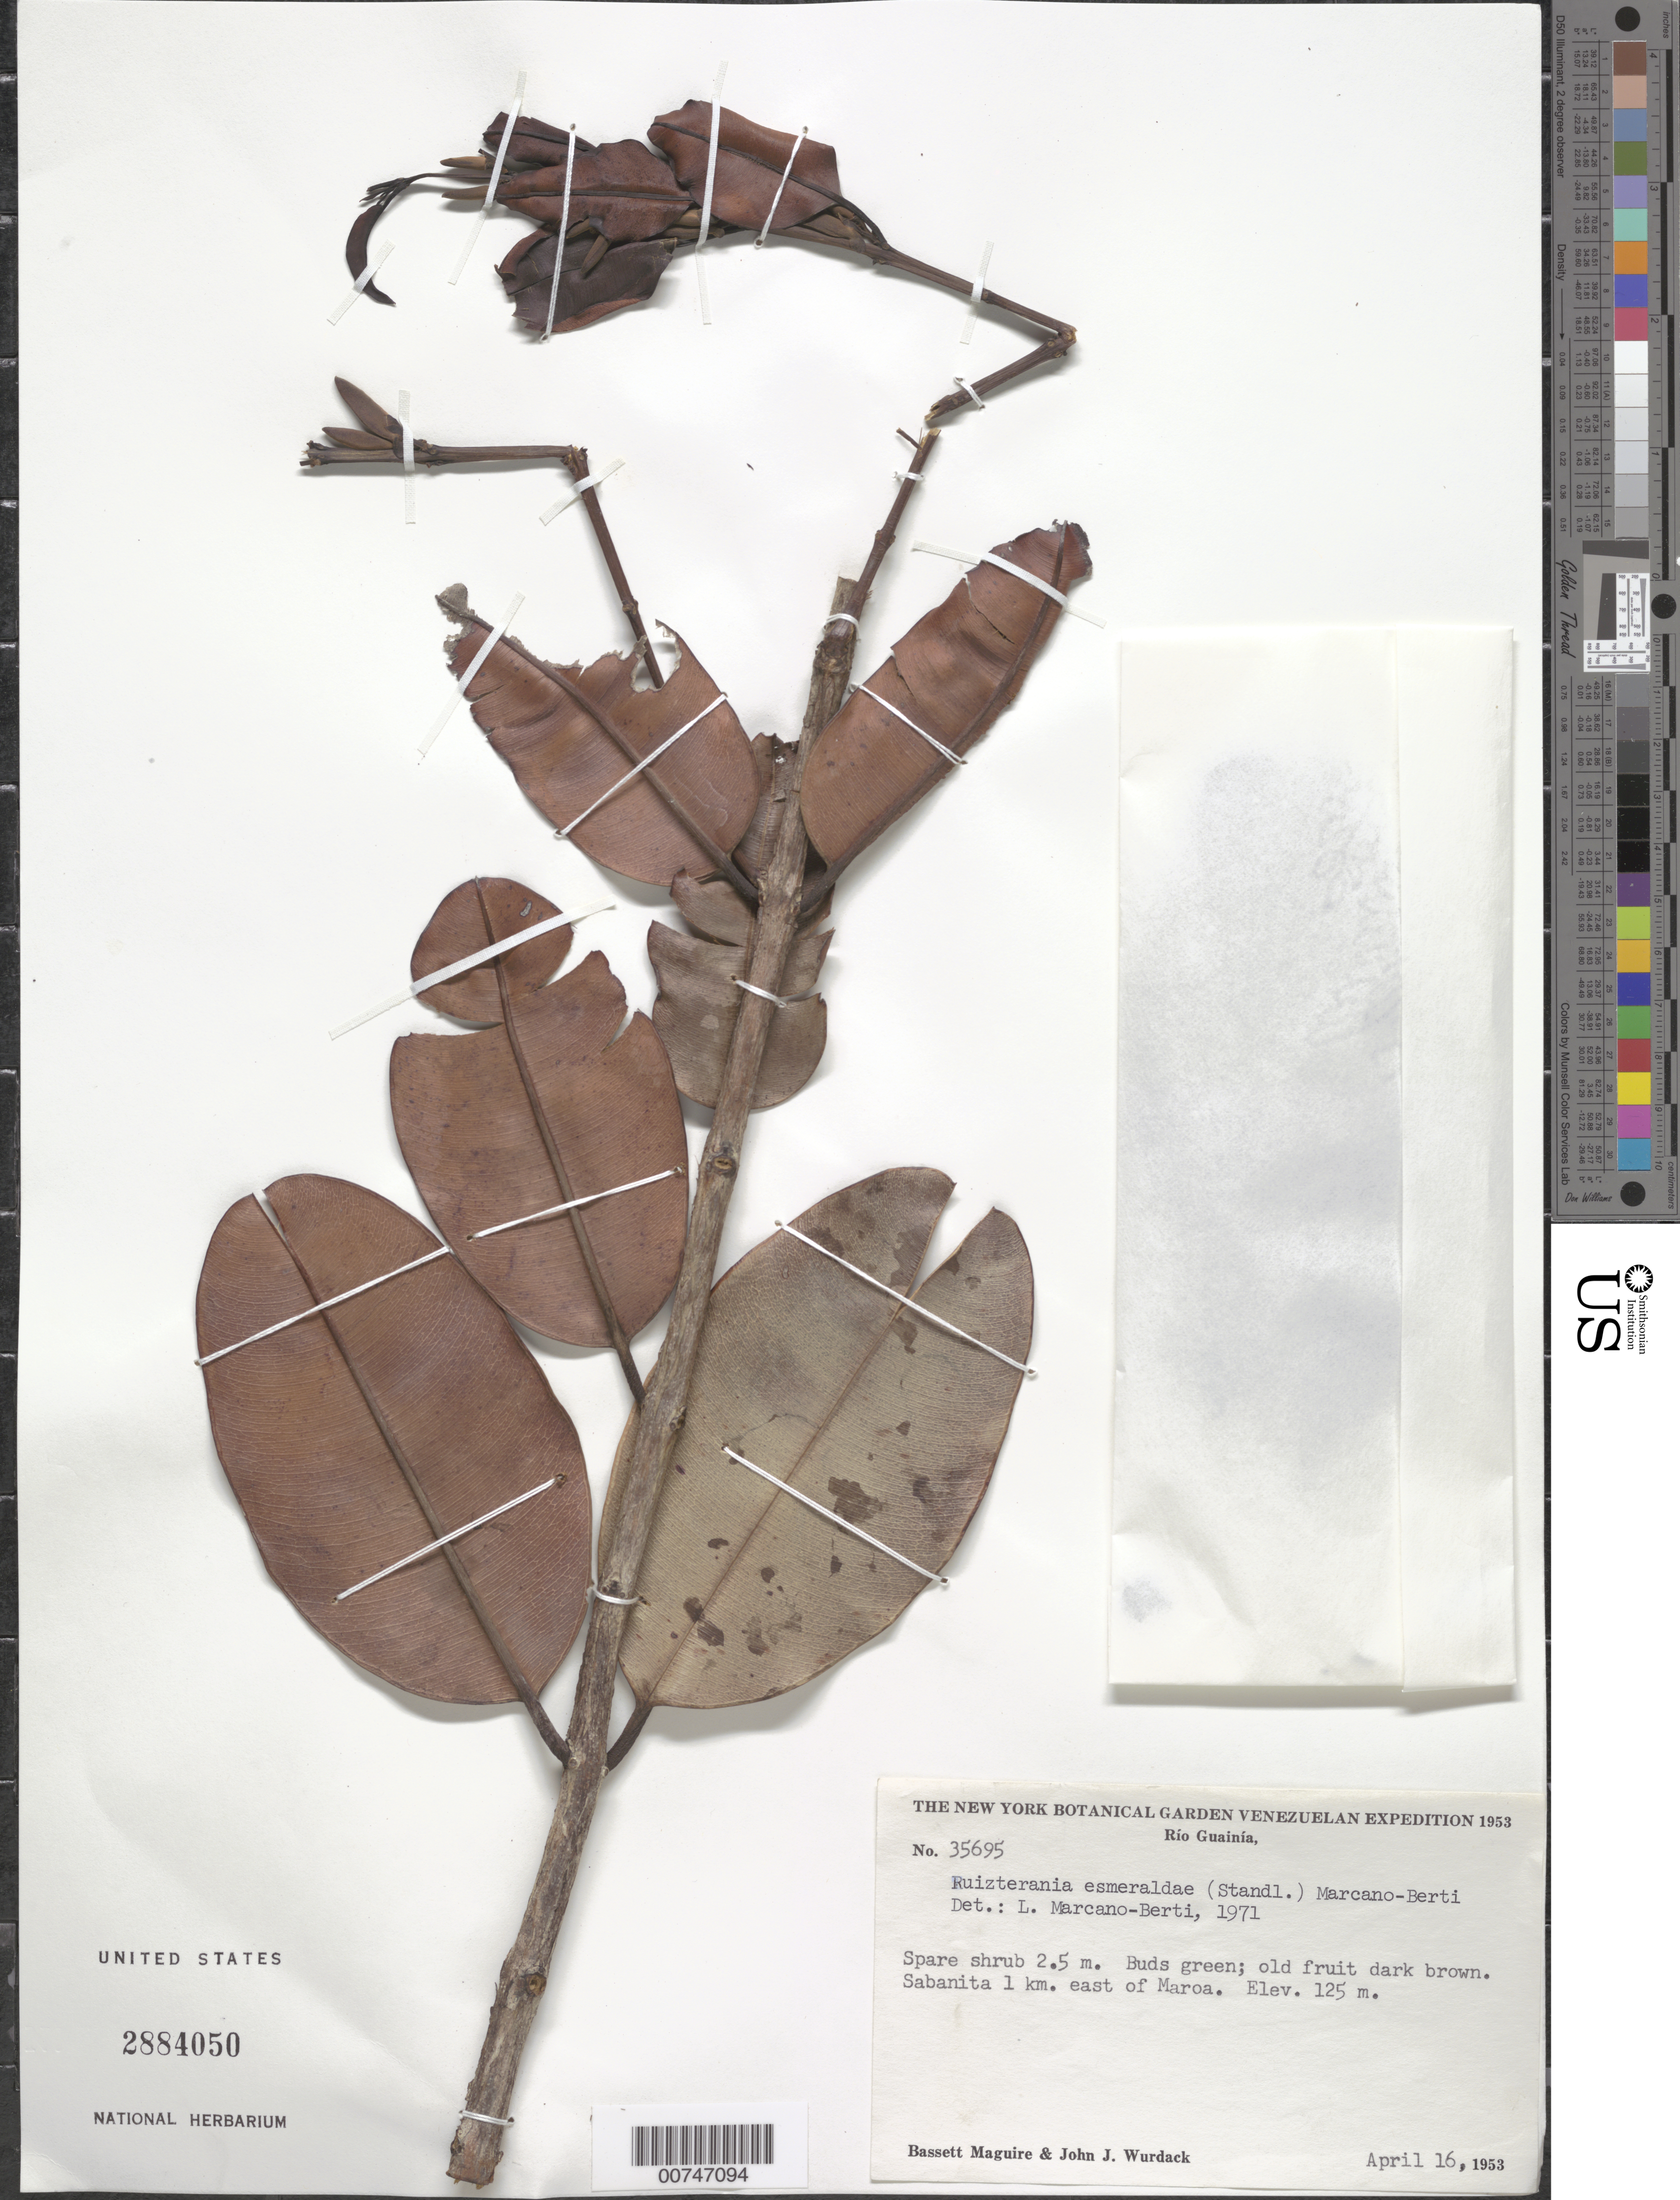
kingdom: Plantae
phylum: Tracheophyta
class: Magnoliopsida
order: Myrtales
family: Vochysiaceae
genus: Ruizterania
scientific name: Ruizterania esmeraldae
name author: (Standl.) Marc.-Berti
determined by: Marcano-Berti, L.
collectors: B. Maguire & J. J. Wurdack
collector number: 35695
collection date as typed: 16-Apr-53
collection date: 1953-04-16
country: Venezuela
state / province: Amazonas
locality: Río Guainía, 1 km E of Maroa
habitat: Sabanita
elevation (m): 125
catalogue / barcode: US 2884050